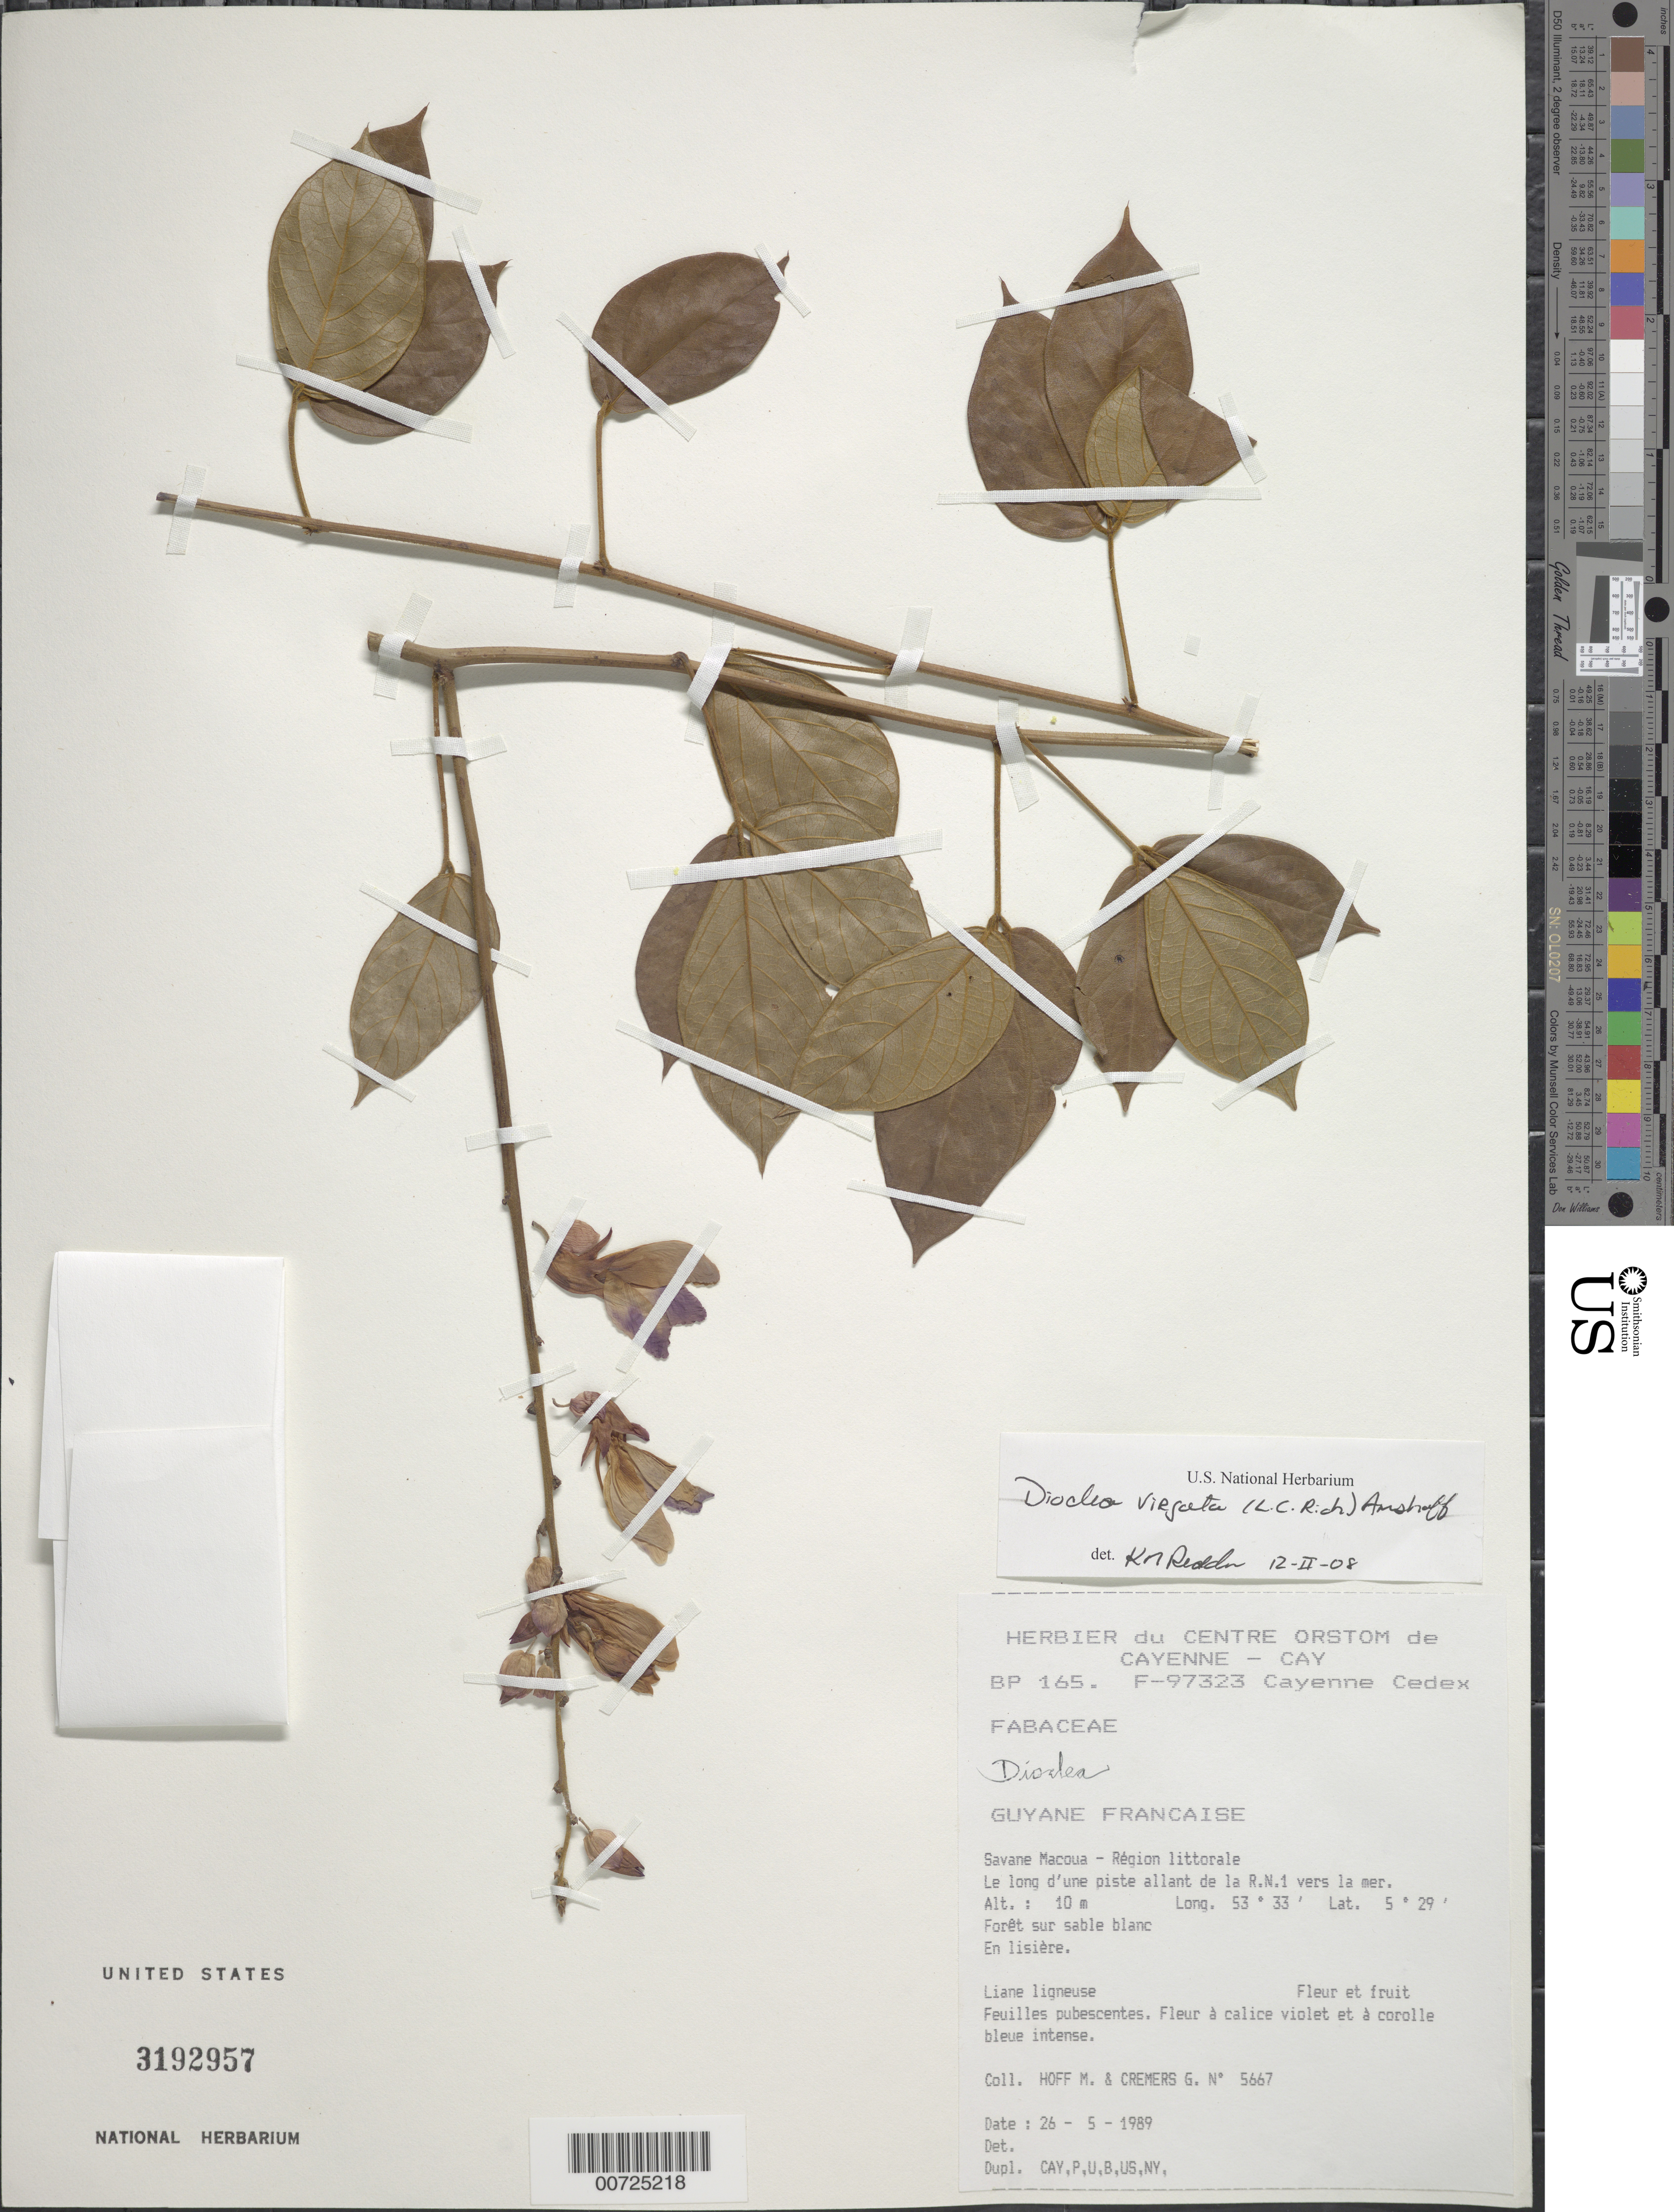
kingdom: Plantae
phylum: Tracheophyta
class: Magnoliopsida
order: Fabales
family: Fabaceae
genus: Dioclea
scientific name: Dioclea virgata var. virgata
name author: (Rich.) Amshoff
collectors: M. Hoff & G. Cremers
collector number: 5667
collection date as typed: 26-May-89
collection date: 1989-05-26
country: French Guiana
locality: Savane Macoua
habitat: Forest on white sand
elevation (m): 10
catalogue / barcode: US 3192957